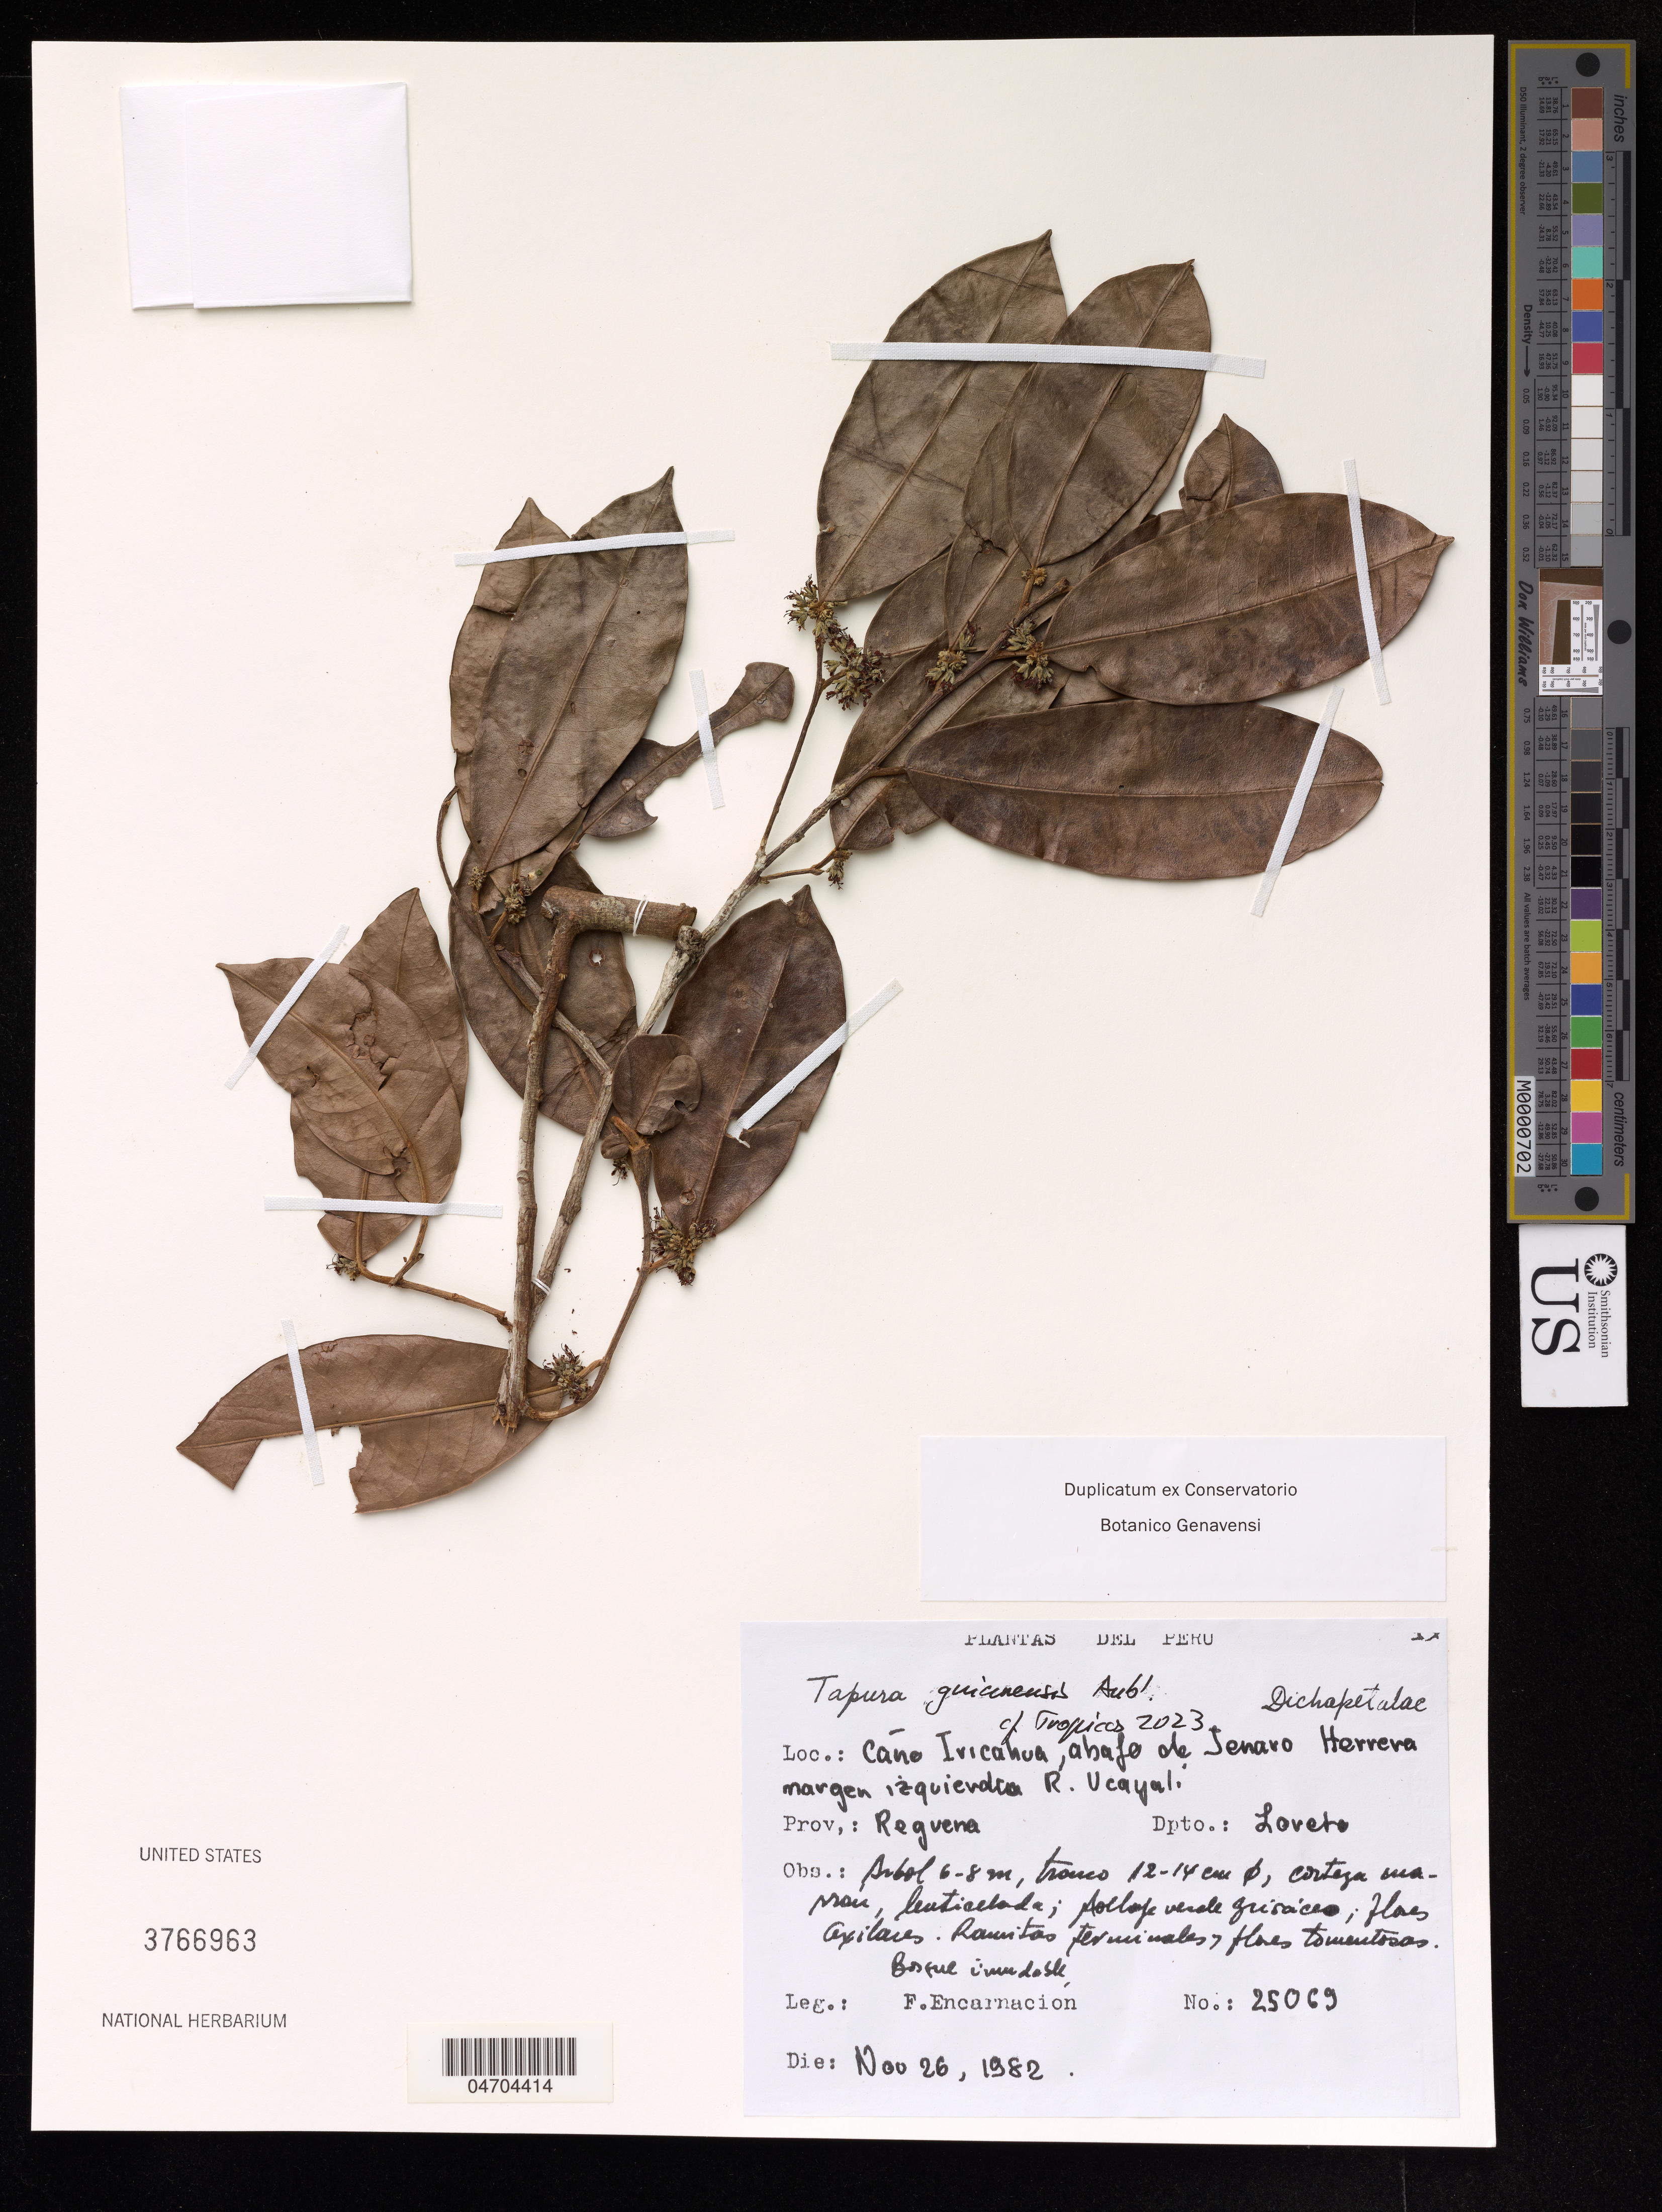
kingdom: Plantae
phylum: Tracheophyta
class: Magnoliopsida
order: Malpighiales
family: Dichapetalaceae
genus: Tapura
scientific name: Tapura guianensis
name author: Aubl.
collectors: F. Encarnación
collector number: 25069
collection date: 1982-11-26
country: Peru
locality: Cane Iricahua, abaso de Senaro Herrera margen izquierda R. Ucayali.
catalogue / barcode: US 3766963